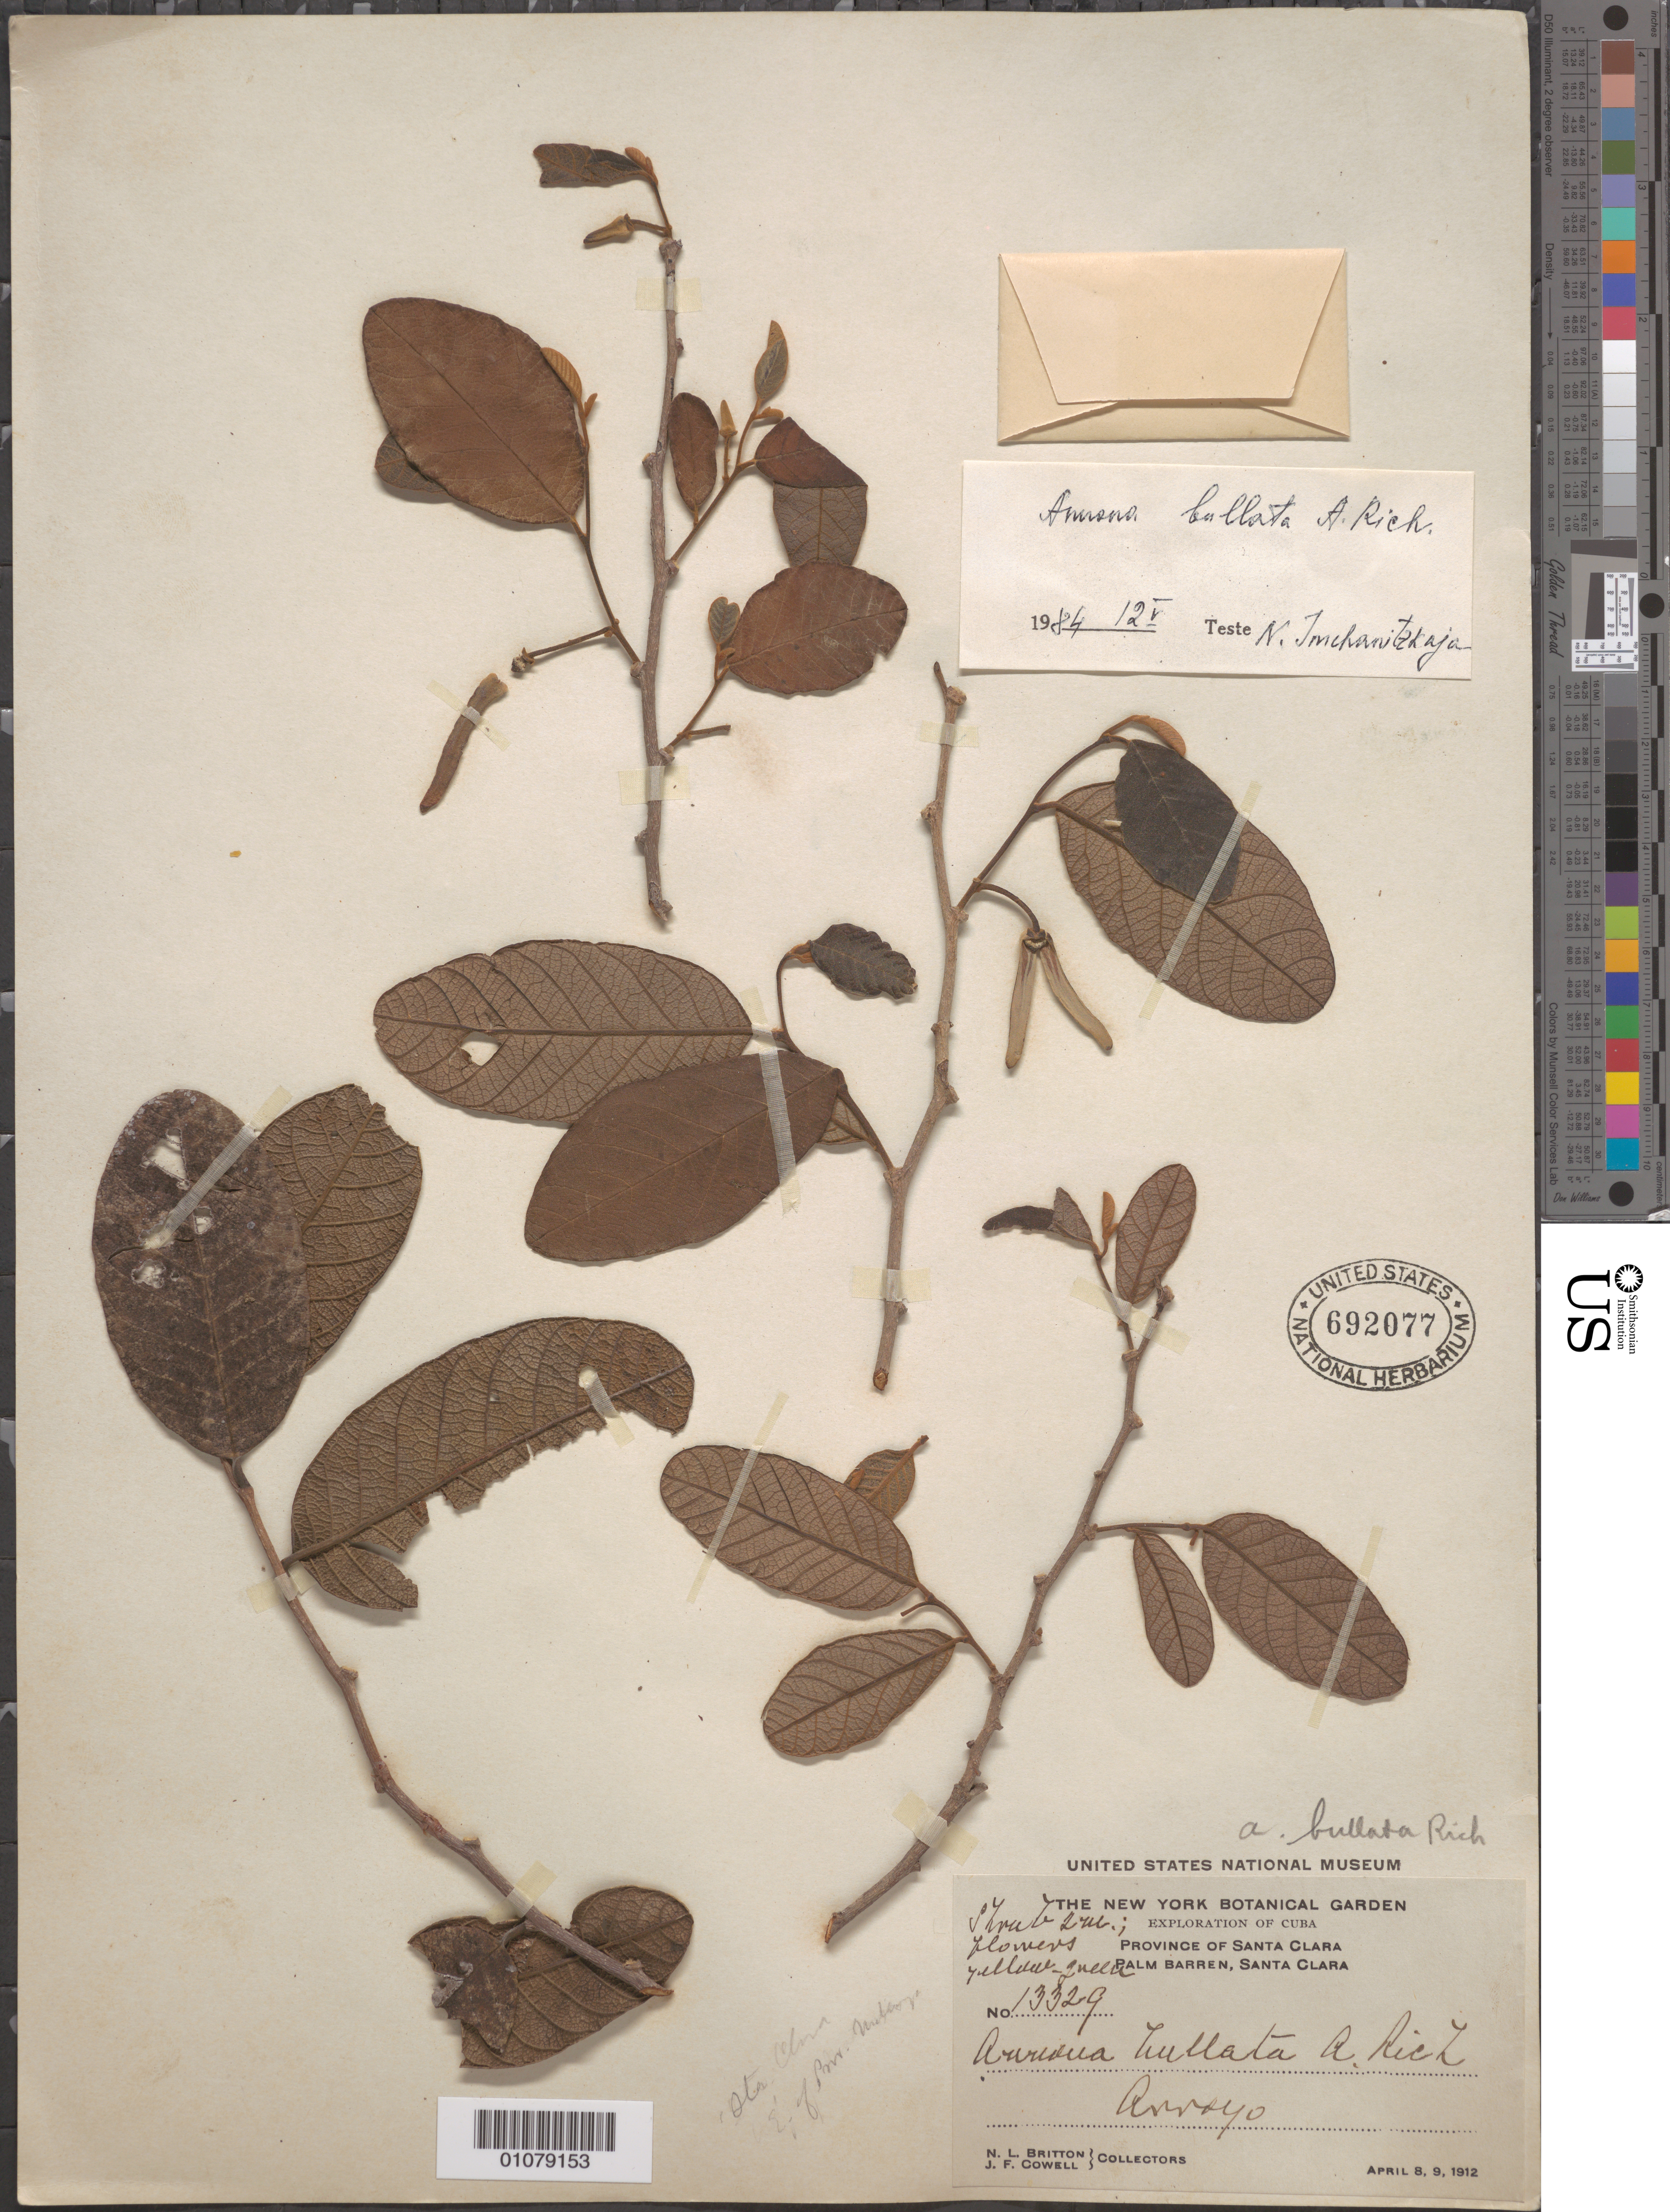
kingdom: Plantae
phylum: Tracheophyta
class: Magnoliopsida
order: Magnoliales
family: Annonaceae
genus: Annona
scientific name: Annona bullata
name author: A. Rich.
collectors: N. Britton & J. F. Cowell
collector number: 13329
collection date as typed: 08 Apr 1912 and 09 Apr 1912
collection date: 1912-04-08,1912-04-09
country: Cuba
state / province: Villa Clara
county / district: Santa Clara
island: Cuba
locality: Province of Santa Clara, Palm Barren, Santa Clara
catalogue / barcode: US 692077